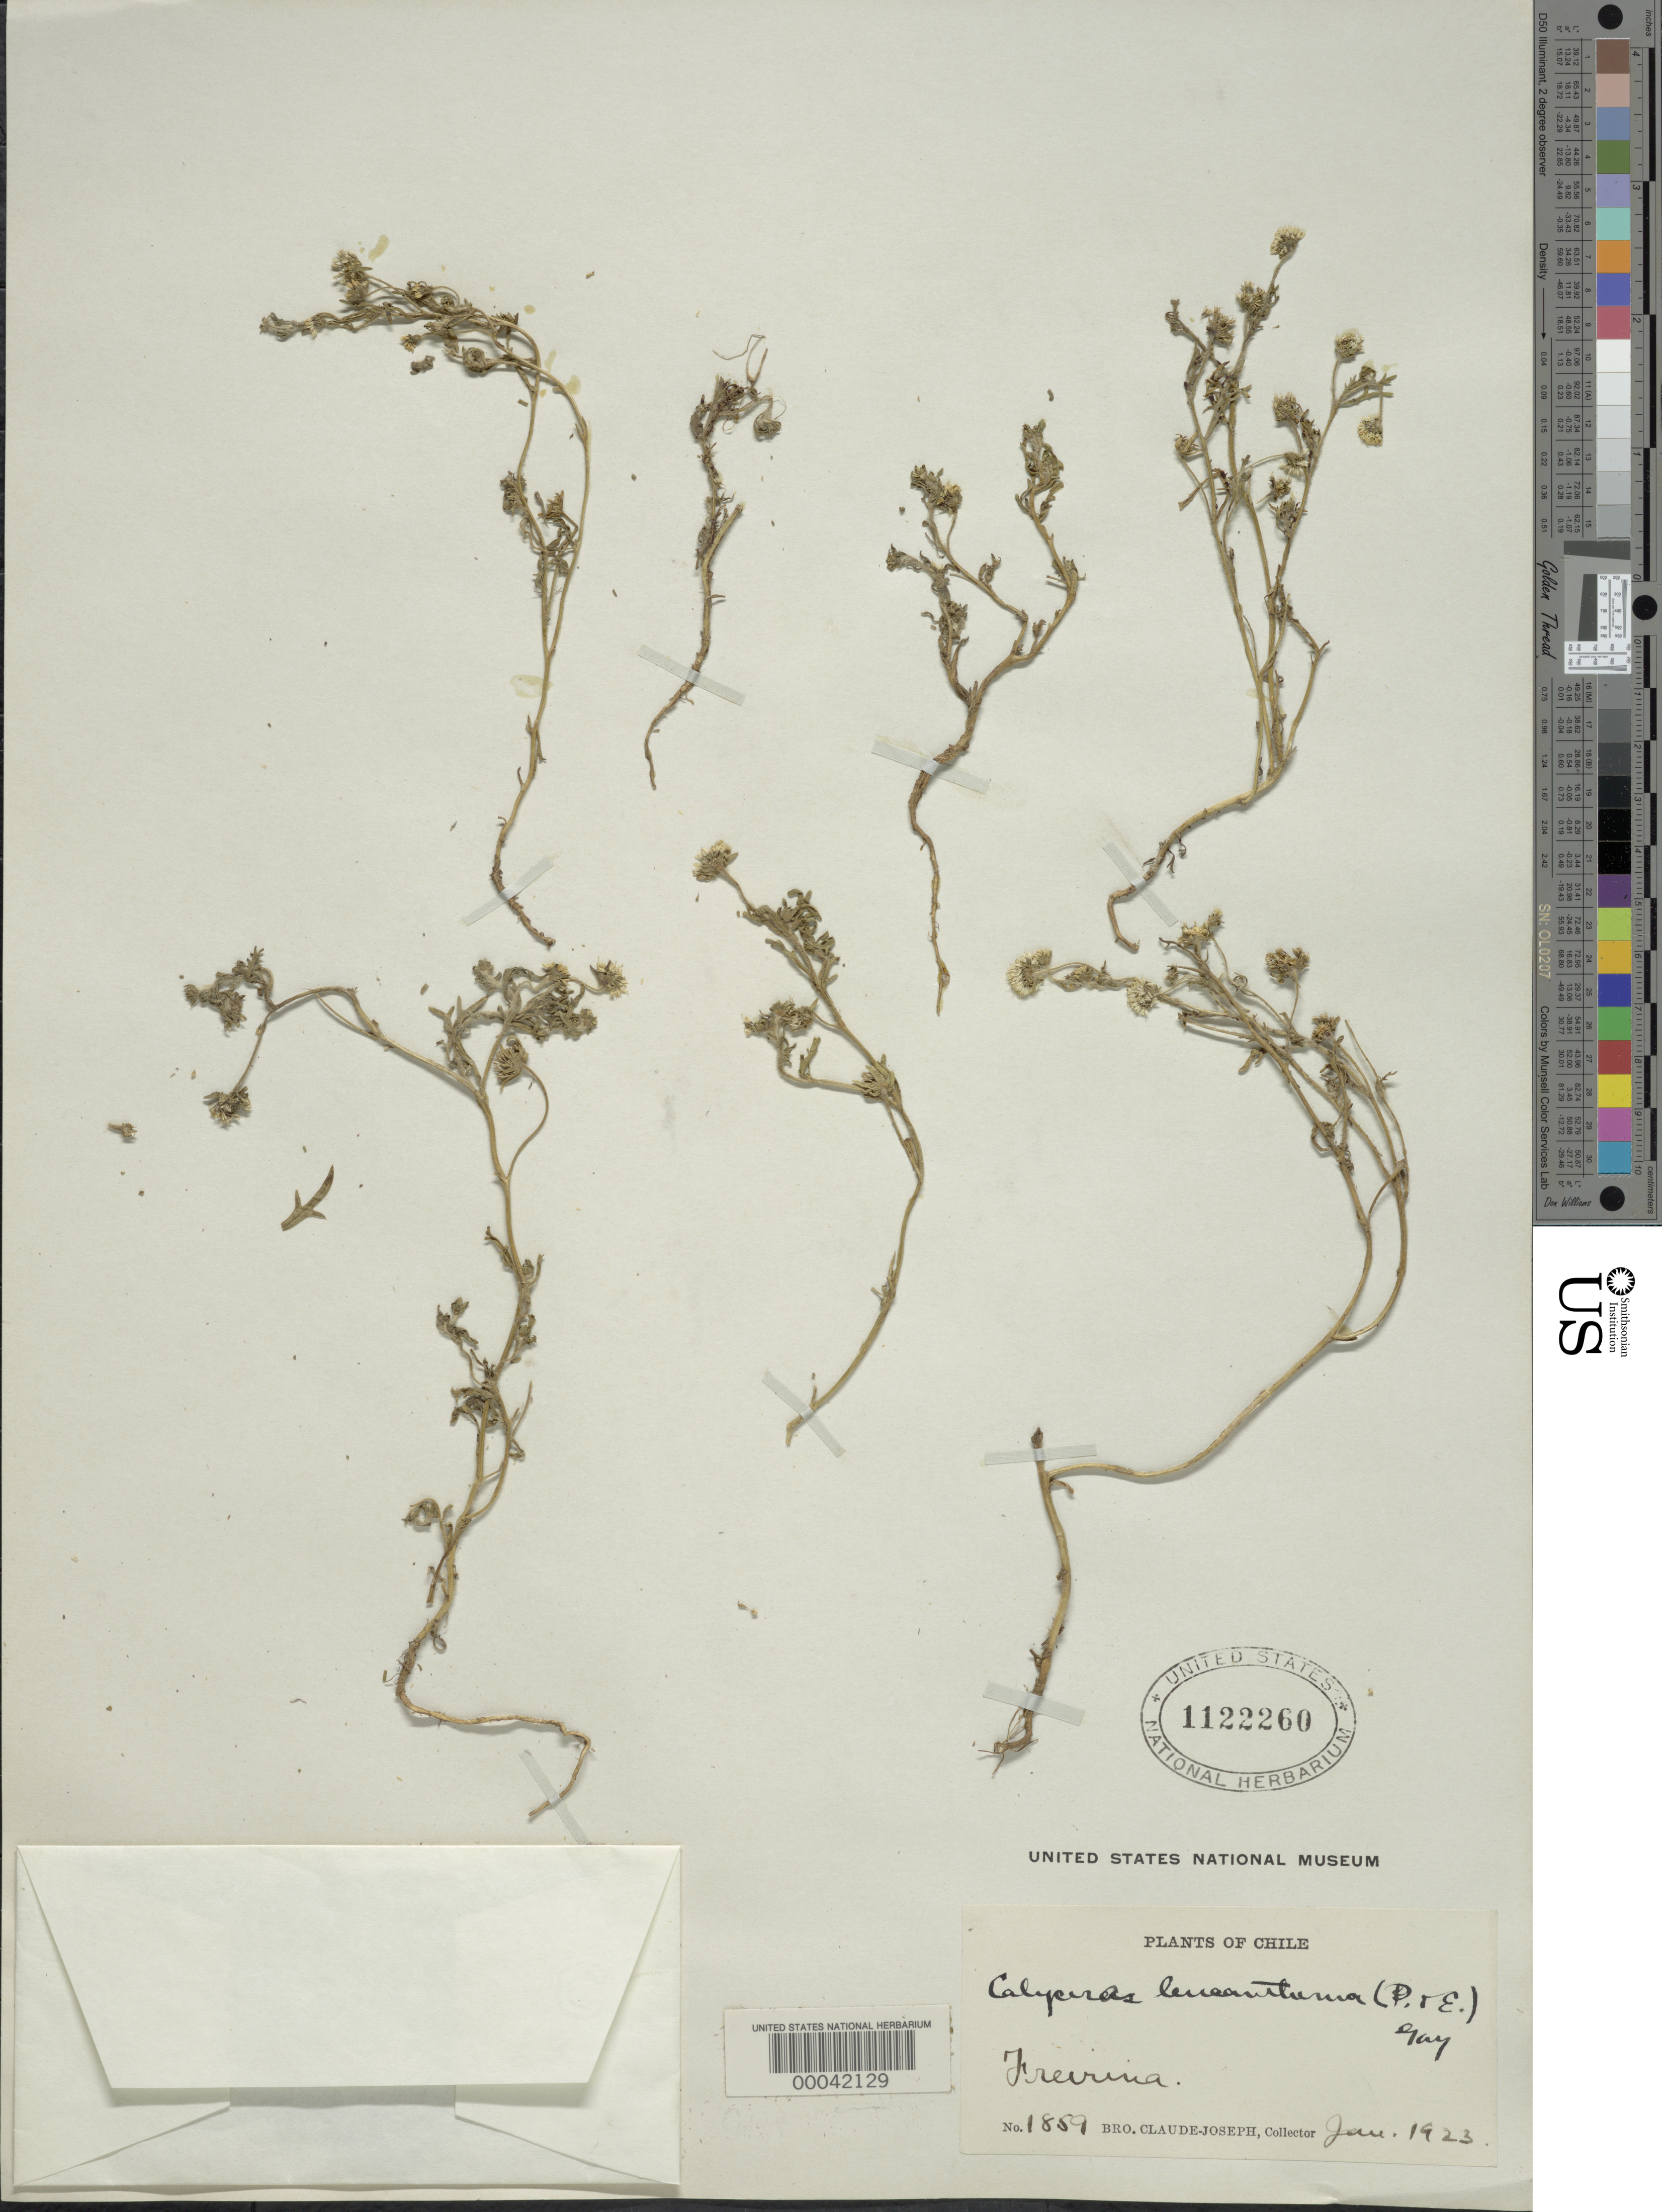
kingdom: Plantae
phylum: Tracheophyta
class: Magnoliopsida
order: Asterales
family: Calyceraceae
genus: Calycera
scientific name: Calycera leucanthema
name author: (Poepp. ex Less.) Kuntze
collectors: Bro. Claude-Joseph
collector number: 1859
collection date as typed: Jan 1923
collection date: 1923-01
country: Chile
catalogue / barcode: US 1122260